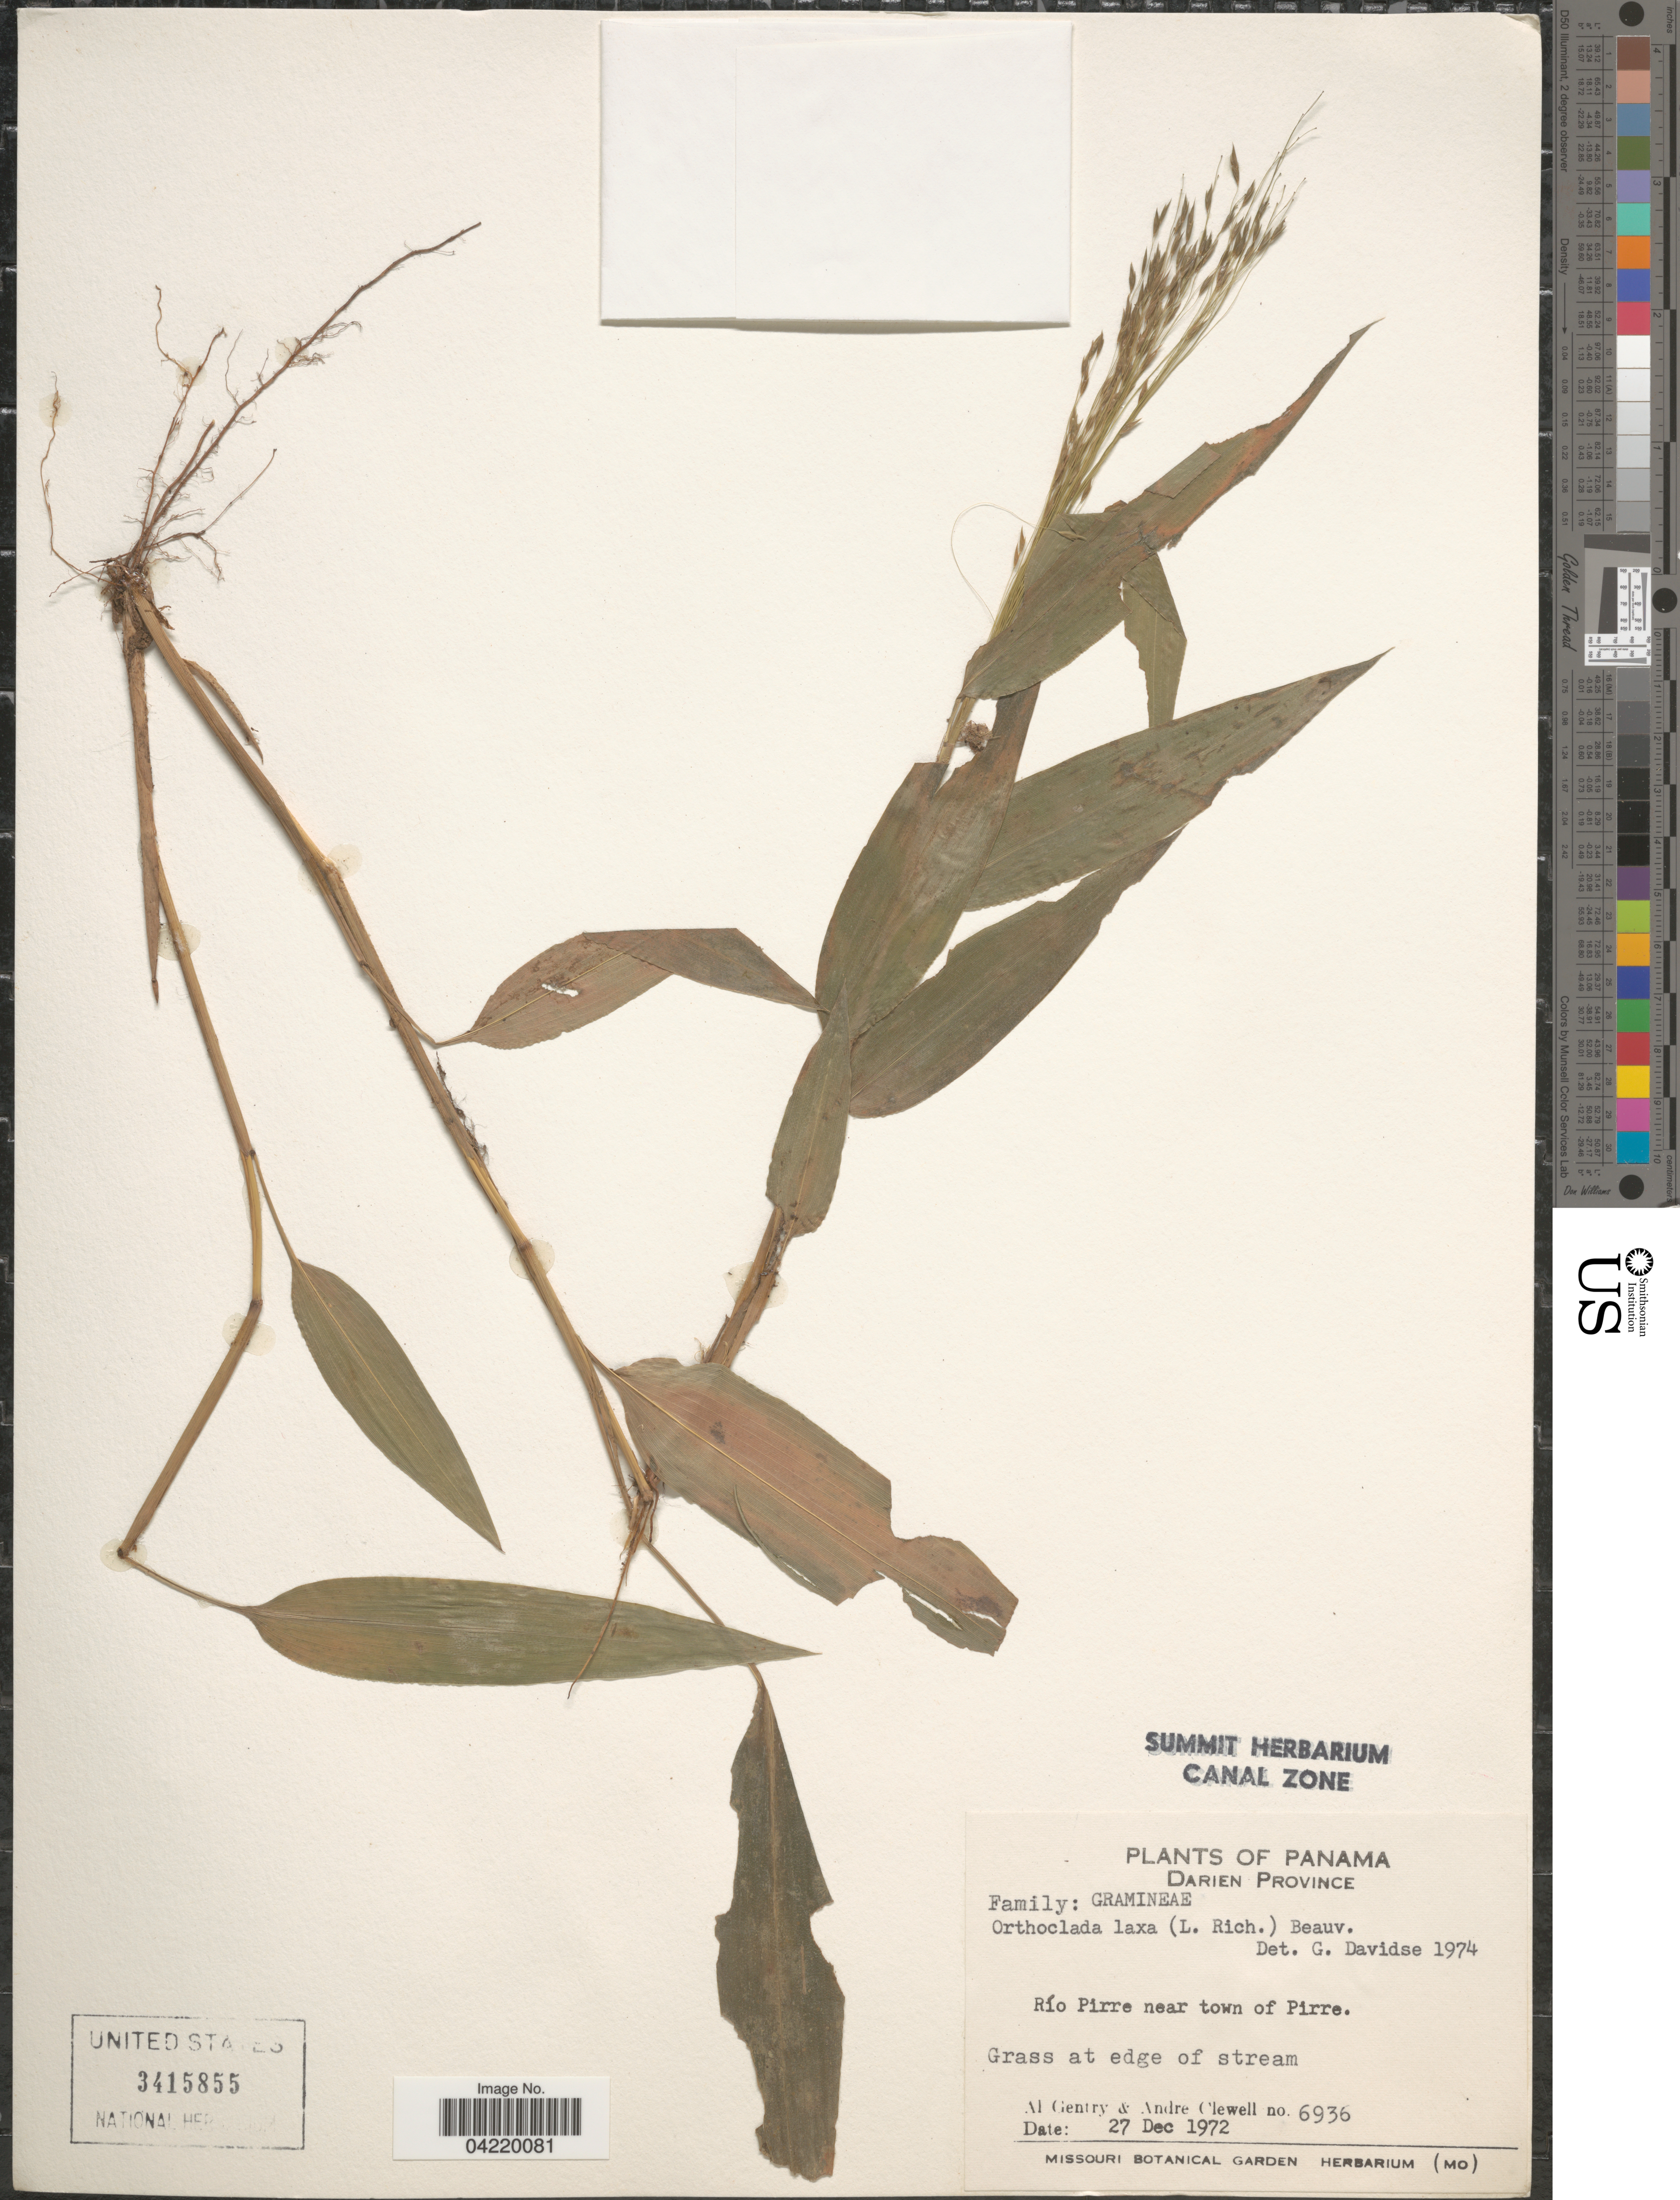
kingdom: Plantae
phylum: Tracheophyta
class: Liliopsida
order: Poales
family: Poaceae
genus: Orthoclada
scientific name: Orthoclada laxa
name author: P. Beauv.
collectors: A. H. Gentry & A. Clewell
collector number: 6936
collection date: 1972-12-27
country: Panama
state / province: Darien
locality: Río Pirre near town of Pirre. At edge of stream.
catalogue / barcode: US 3415855